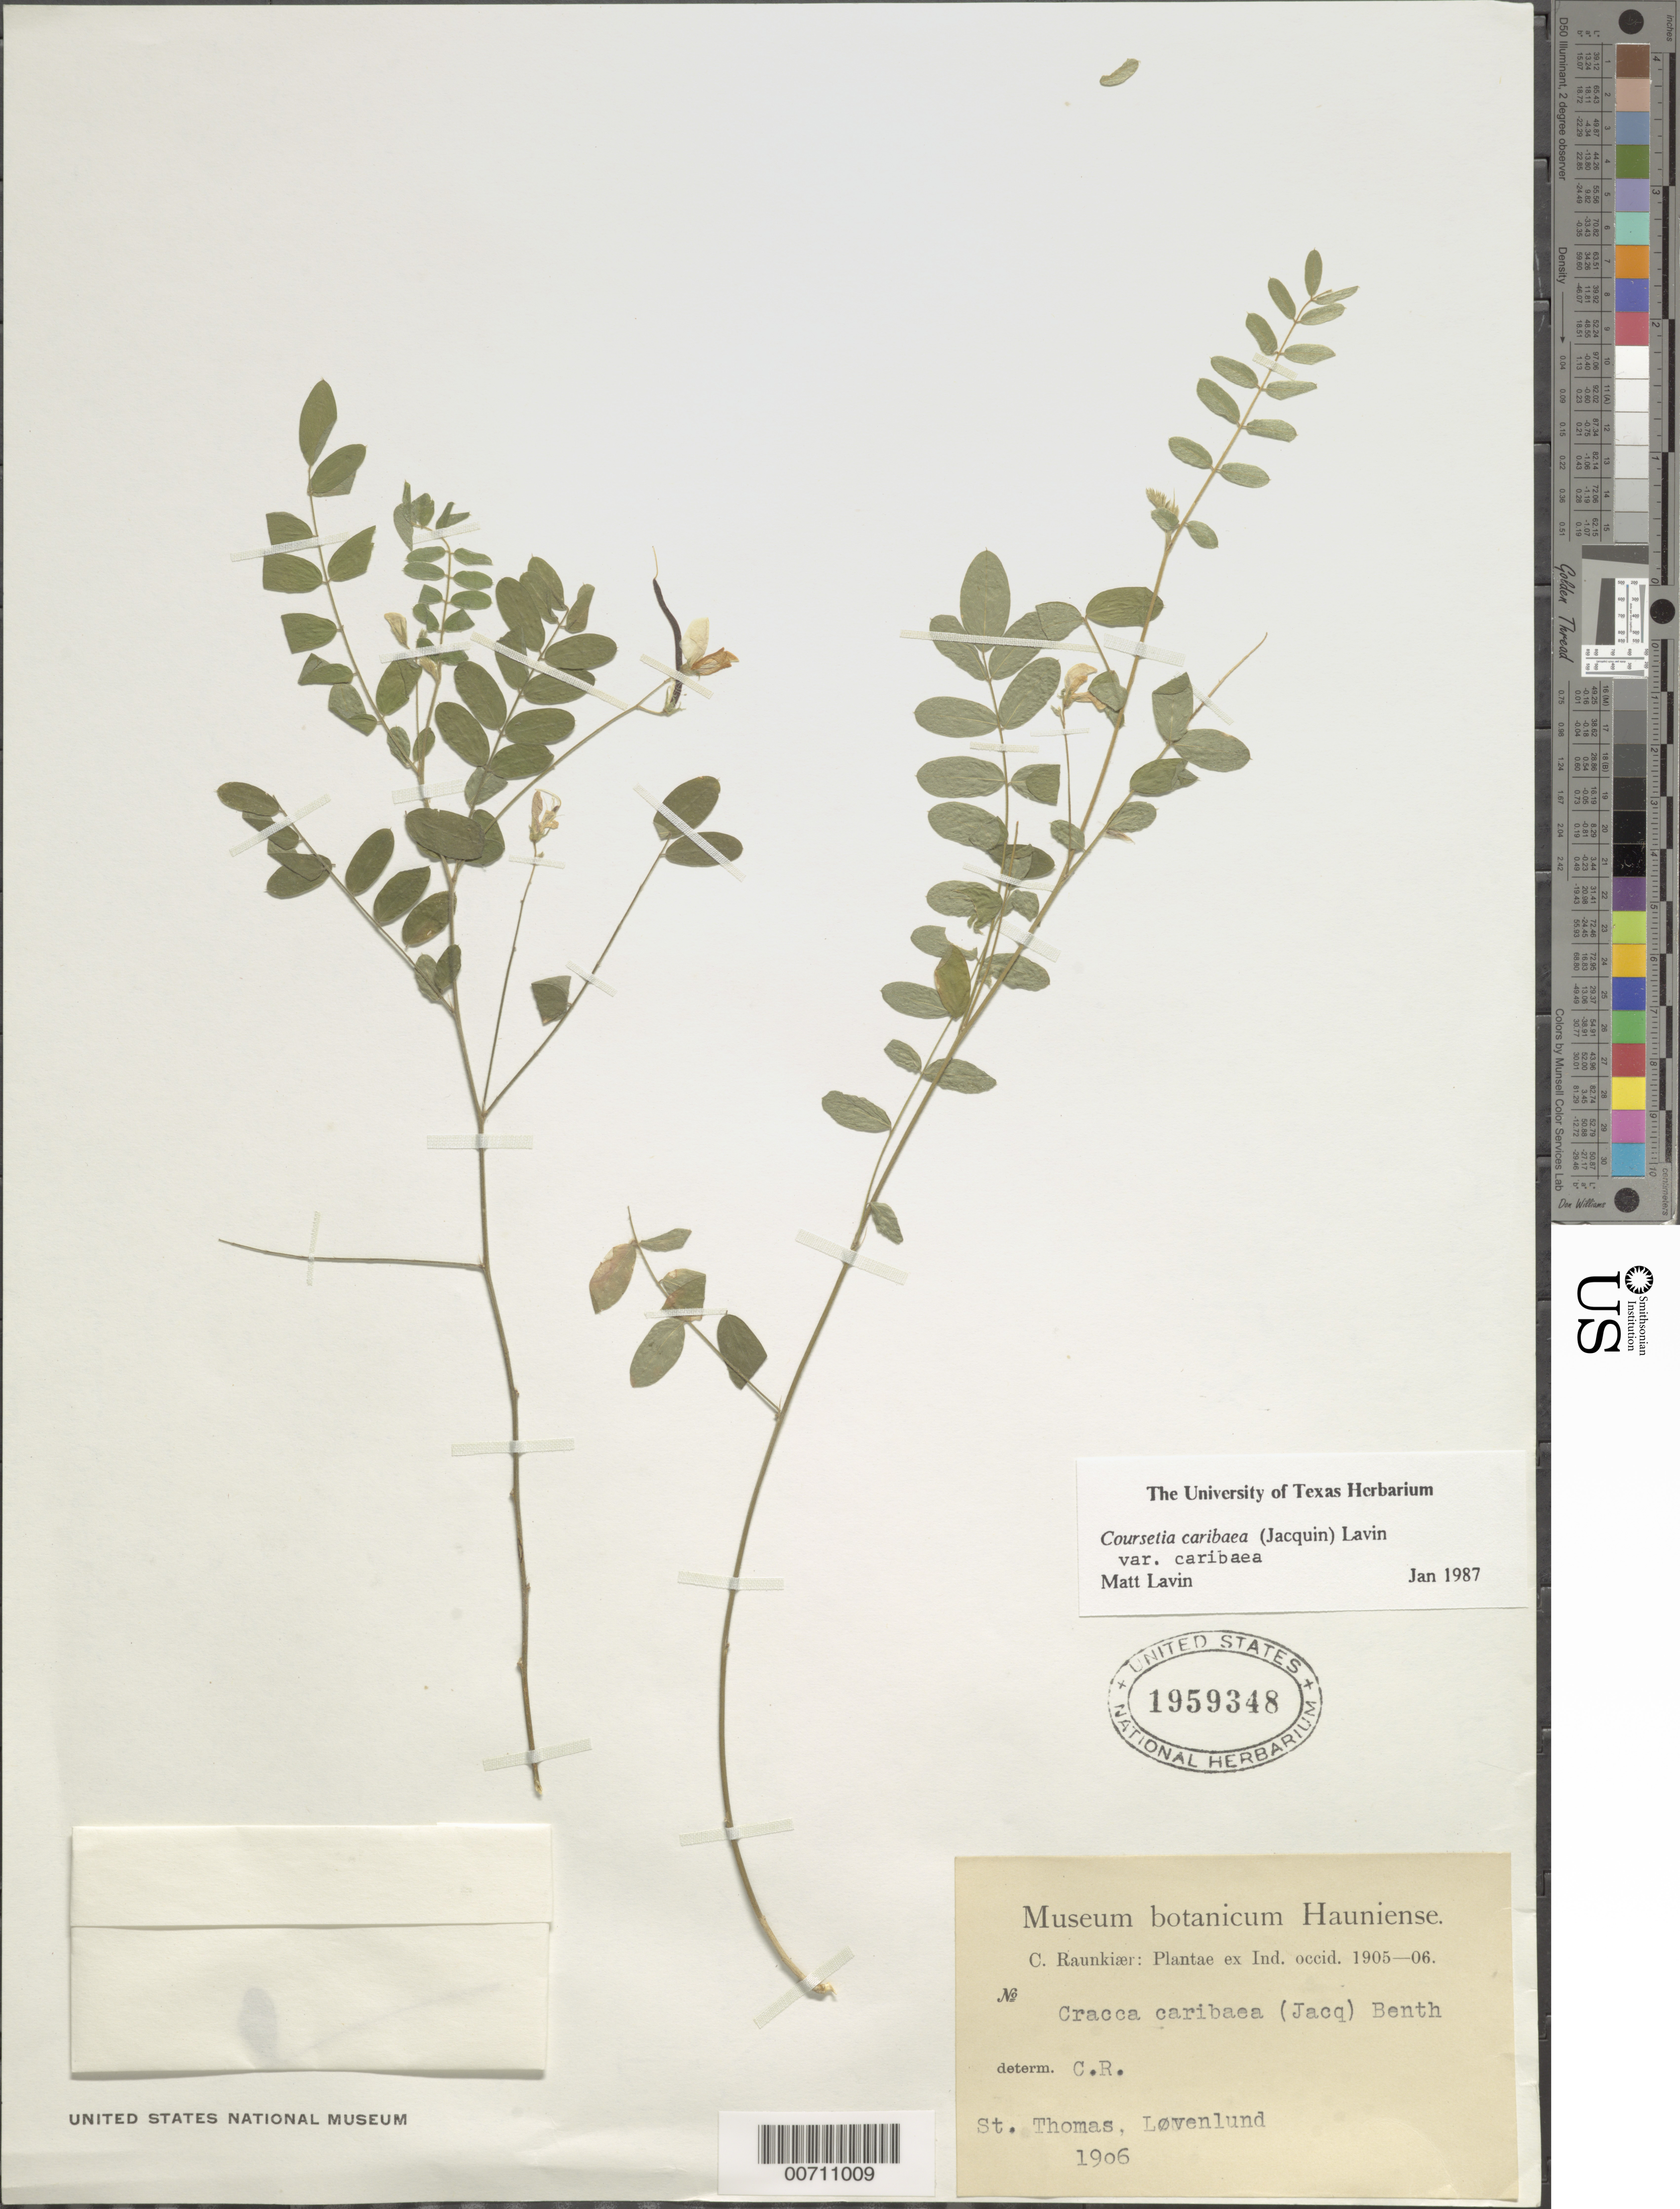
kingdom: Plantae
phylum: Tracheophyta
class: Magnoliopsida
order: Fabales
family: Fabaceae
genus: Coursetia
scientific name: Coursetia caribaea var. caribaea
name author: (Jacq.) Lavin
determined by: Lavin, M.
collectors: C. C. Raunkiaer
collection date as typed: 1906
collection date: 1906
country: U.S. Virgin Islands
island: St. Thomas Island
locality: Lovenlund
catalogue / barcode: US 1959348